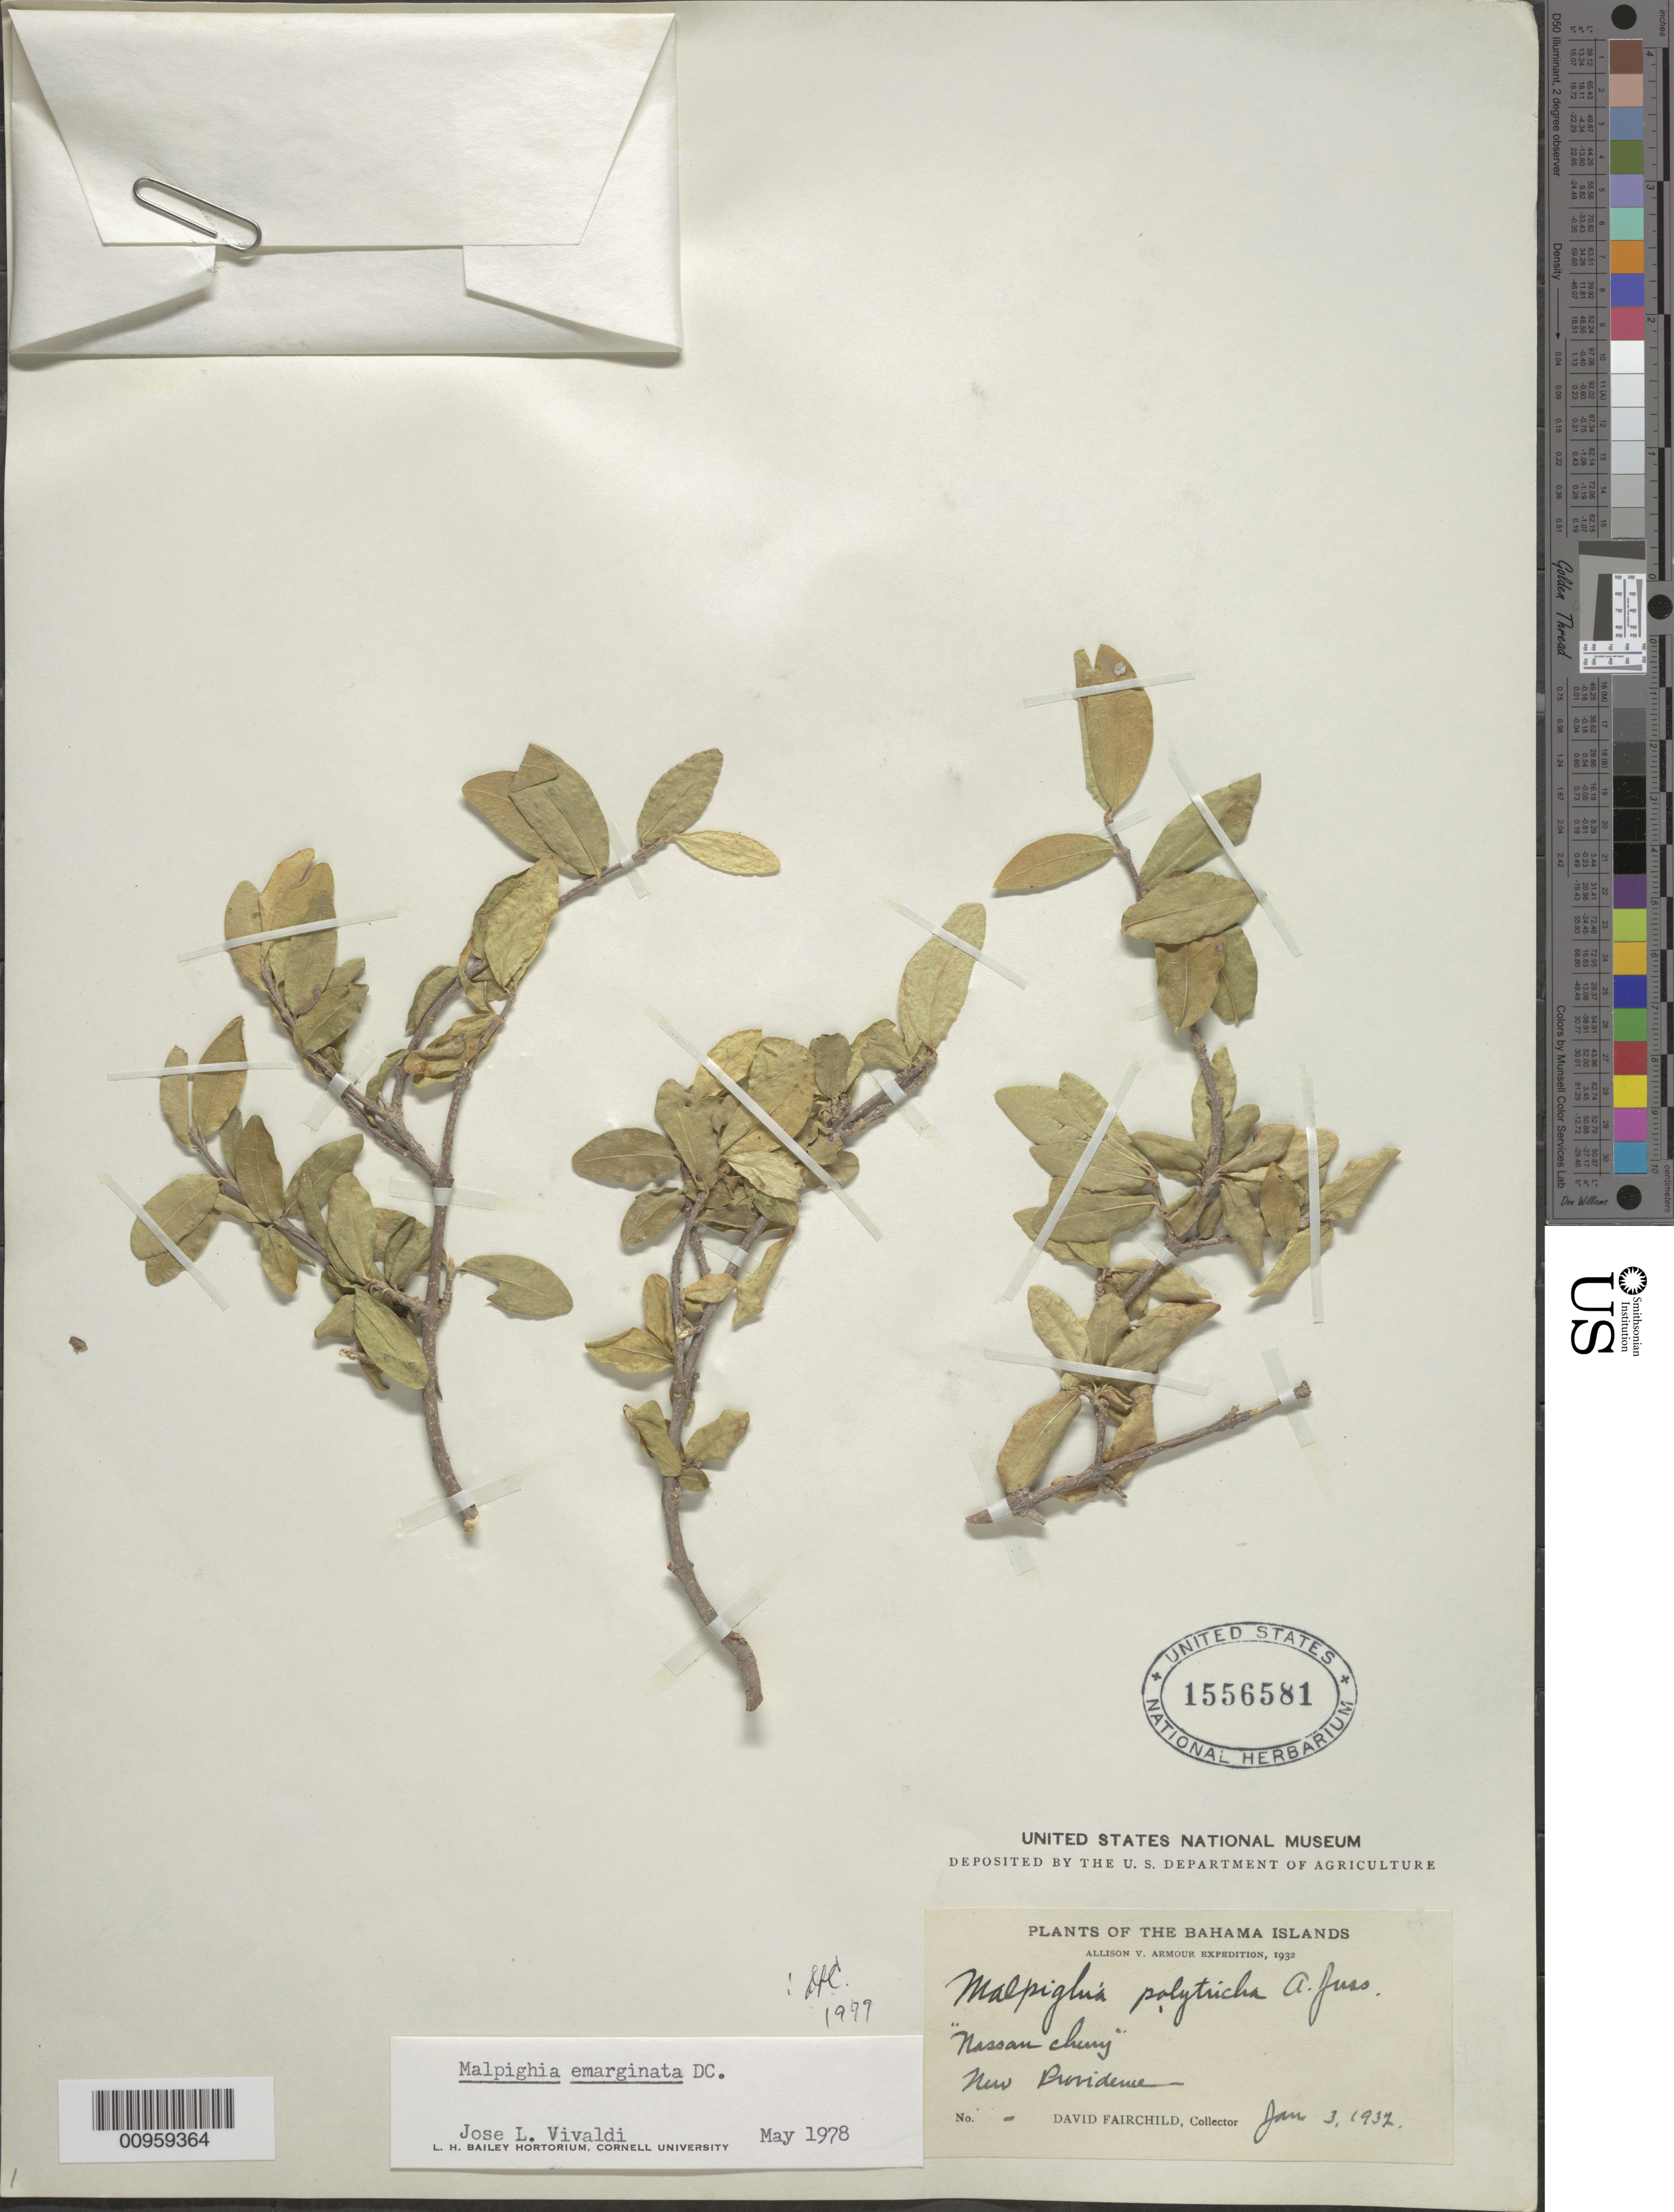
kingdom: Plantae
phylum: Tracheophyta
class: Magnoliopsida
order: Malpighiales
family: Malpighiaceae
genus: Malpighia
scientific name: Malpighia emarginata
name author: DC.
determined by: Vivaldi, J. L., (BH), Cornell University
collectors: D. Fairchild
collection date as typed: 03 Jan 1932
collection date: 1932-01-03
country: Bahamas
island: New Providence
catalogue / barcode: US 1556581